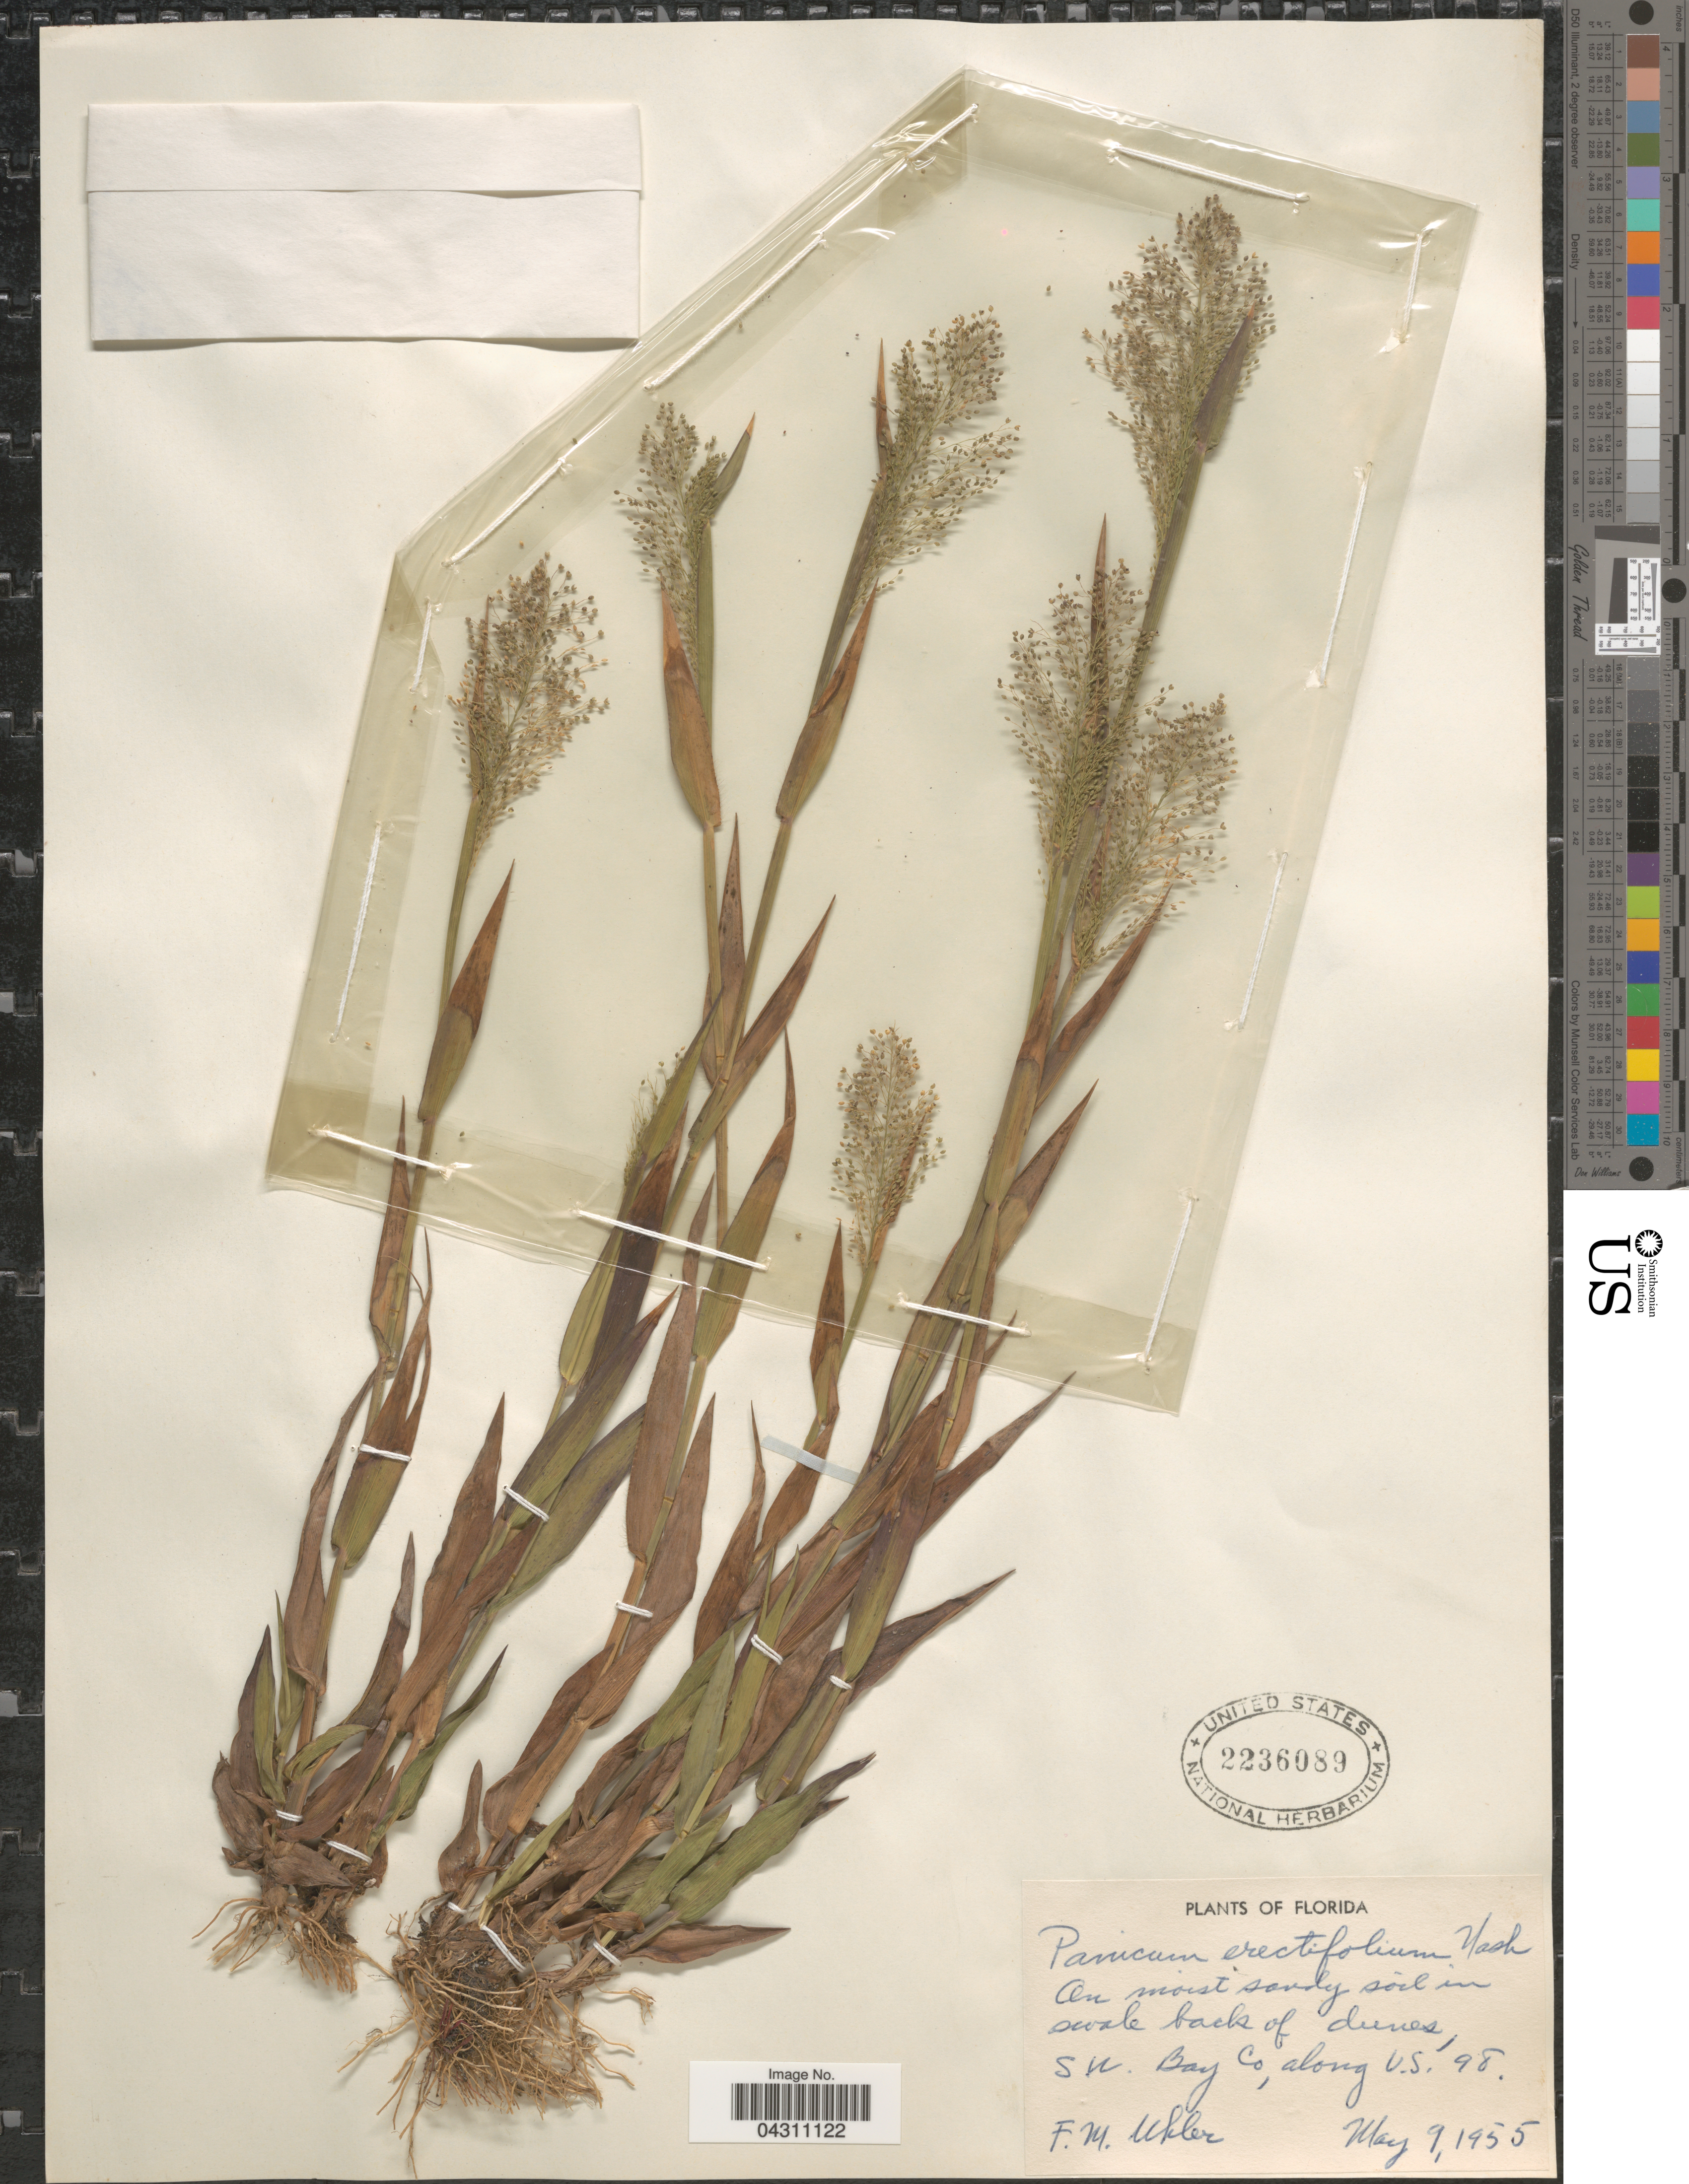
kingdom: Plantae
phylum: Tracheophyta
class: Liliopsida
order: Poales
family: Poaceae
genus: Dichanthelium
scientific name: Dichanthelium sphaerocarpon var. floridanum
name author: (Vasey) Davidse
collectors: F. M. Uhler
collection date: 1955-05-09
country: United States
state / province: Florida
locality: On moist sandy soil in swale back of dunes, S.W. Bay Co, along U.S. 98.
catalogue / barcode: US 2236089